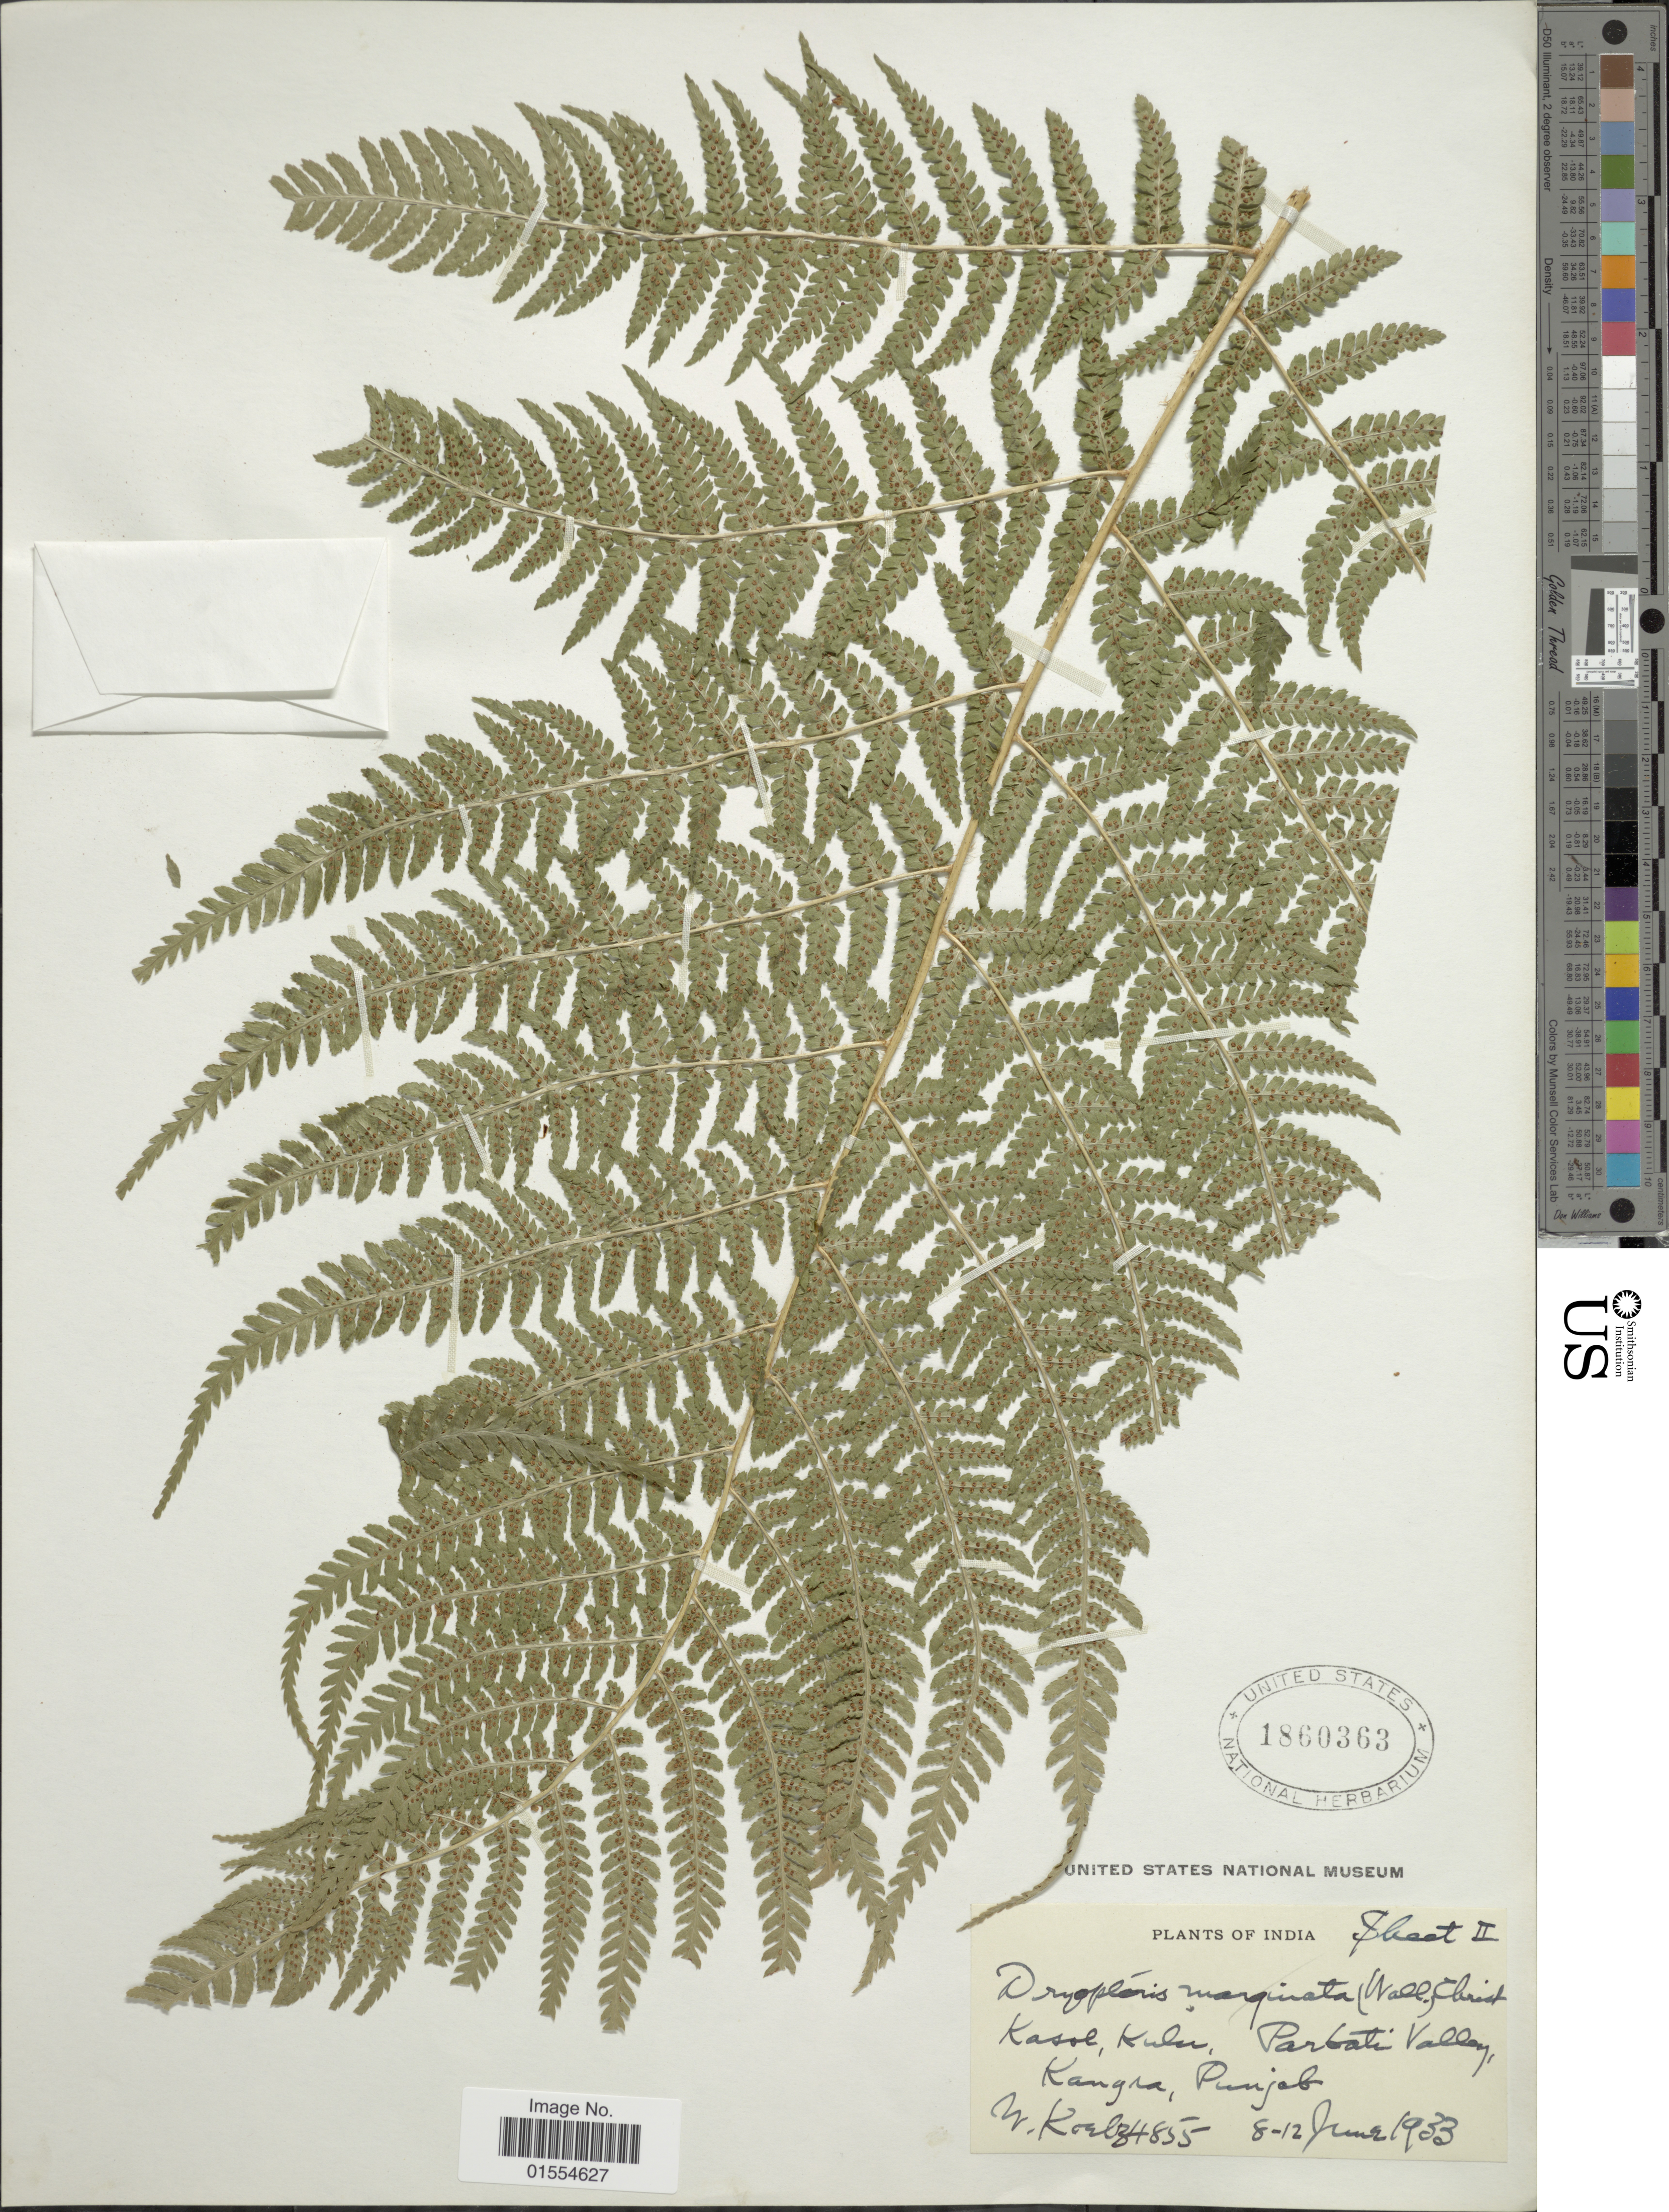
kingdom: Plantae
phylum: Tracheophyta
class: Polypodiopsida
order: Polypodiales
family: Dryopteridaceae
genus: Dryopteris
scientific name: Dryopteris odontoloma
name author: (Bedd.) C. Chr.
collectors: W. N. Koelz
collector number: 4855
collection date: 1933-06-08/1933-06-12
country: India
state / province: Himachal Pradesh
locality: India, Kasol, Kulu, Parbati Valley, Kangra, Punjab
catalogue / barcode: US 1860363